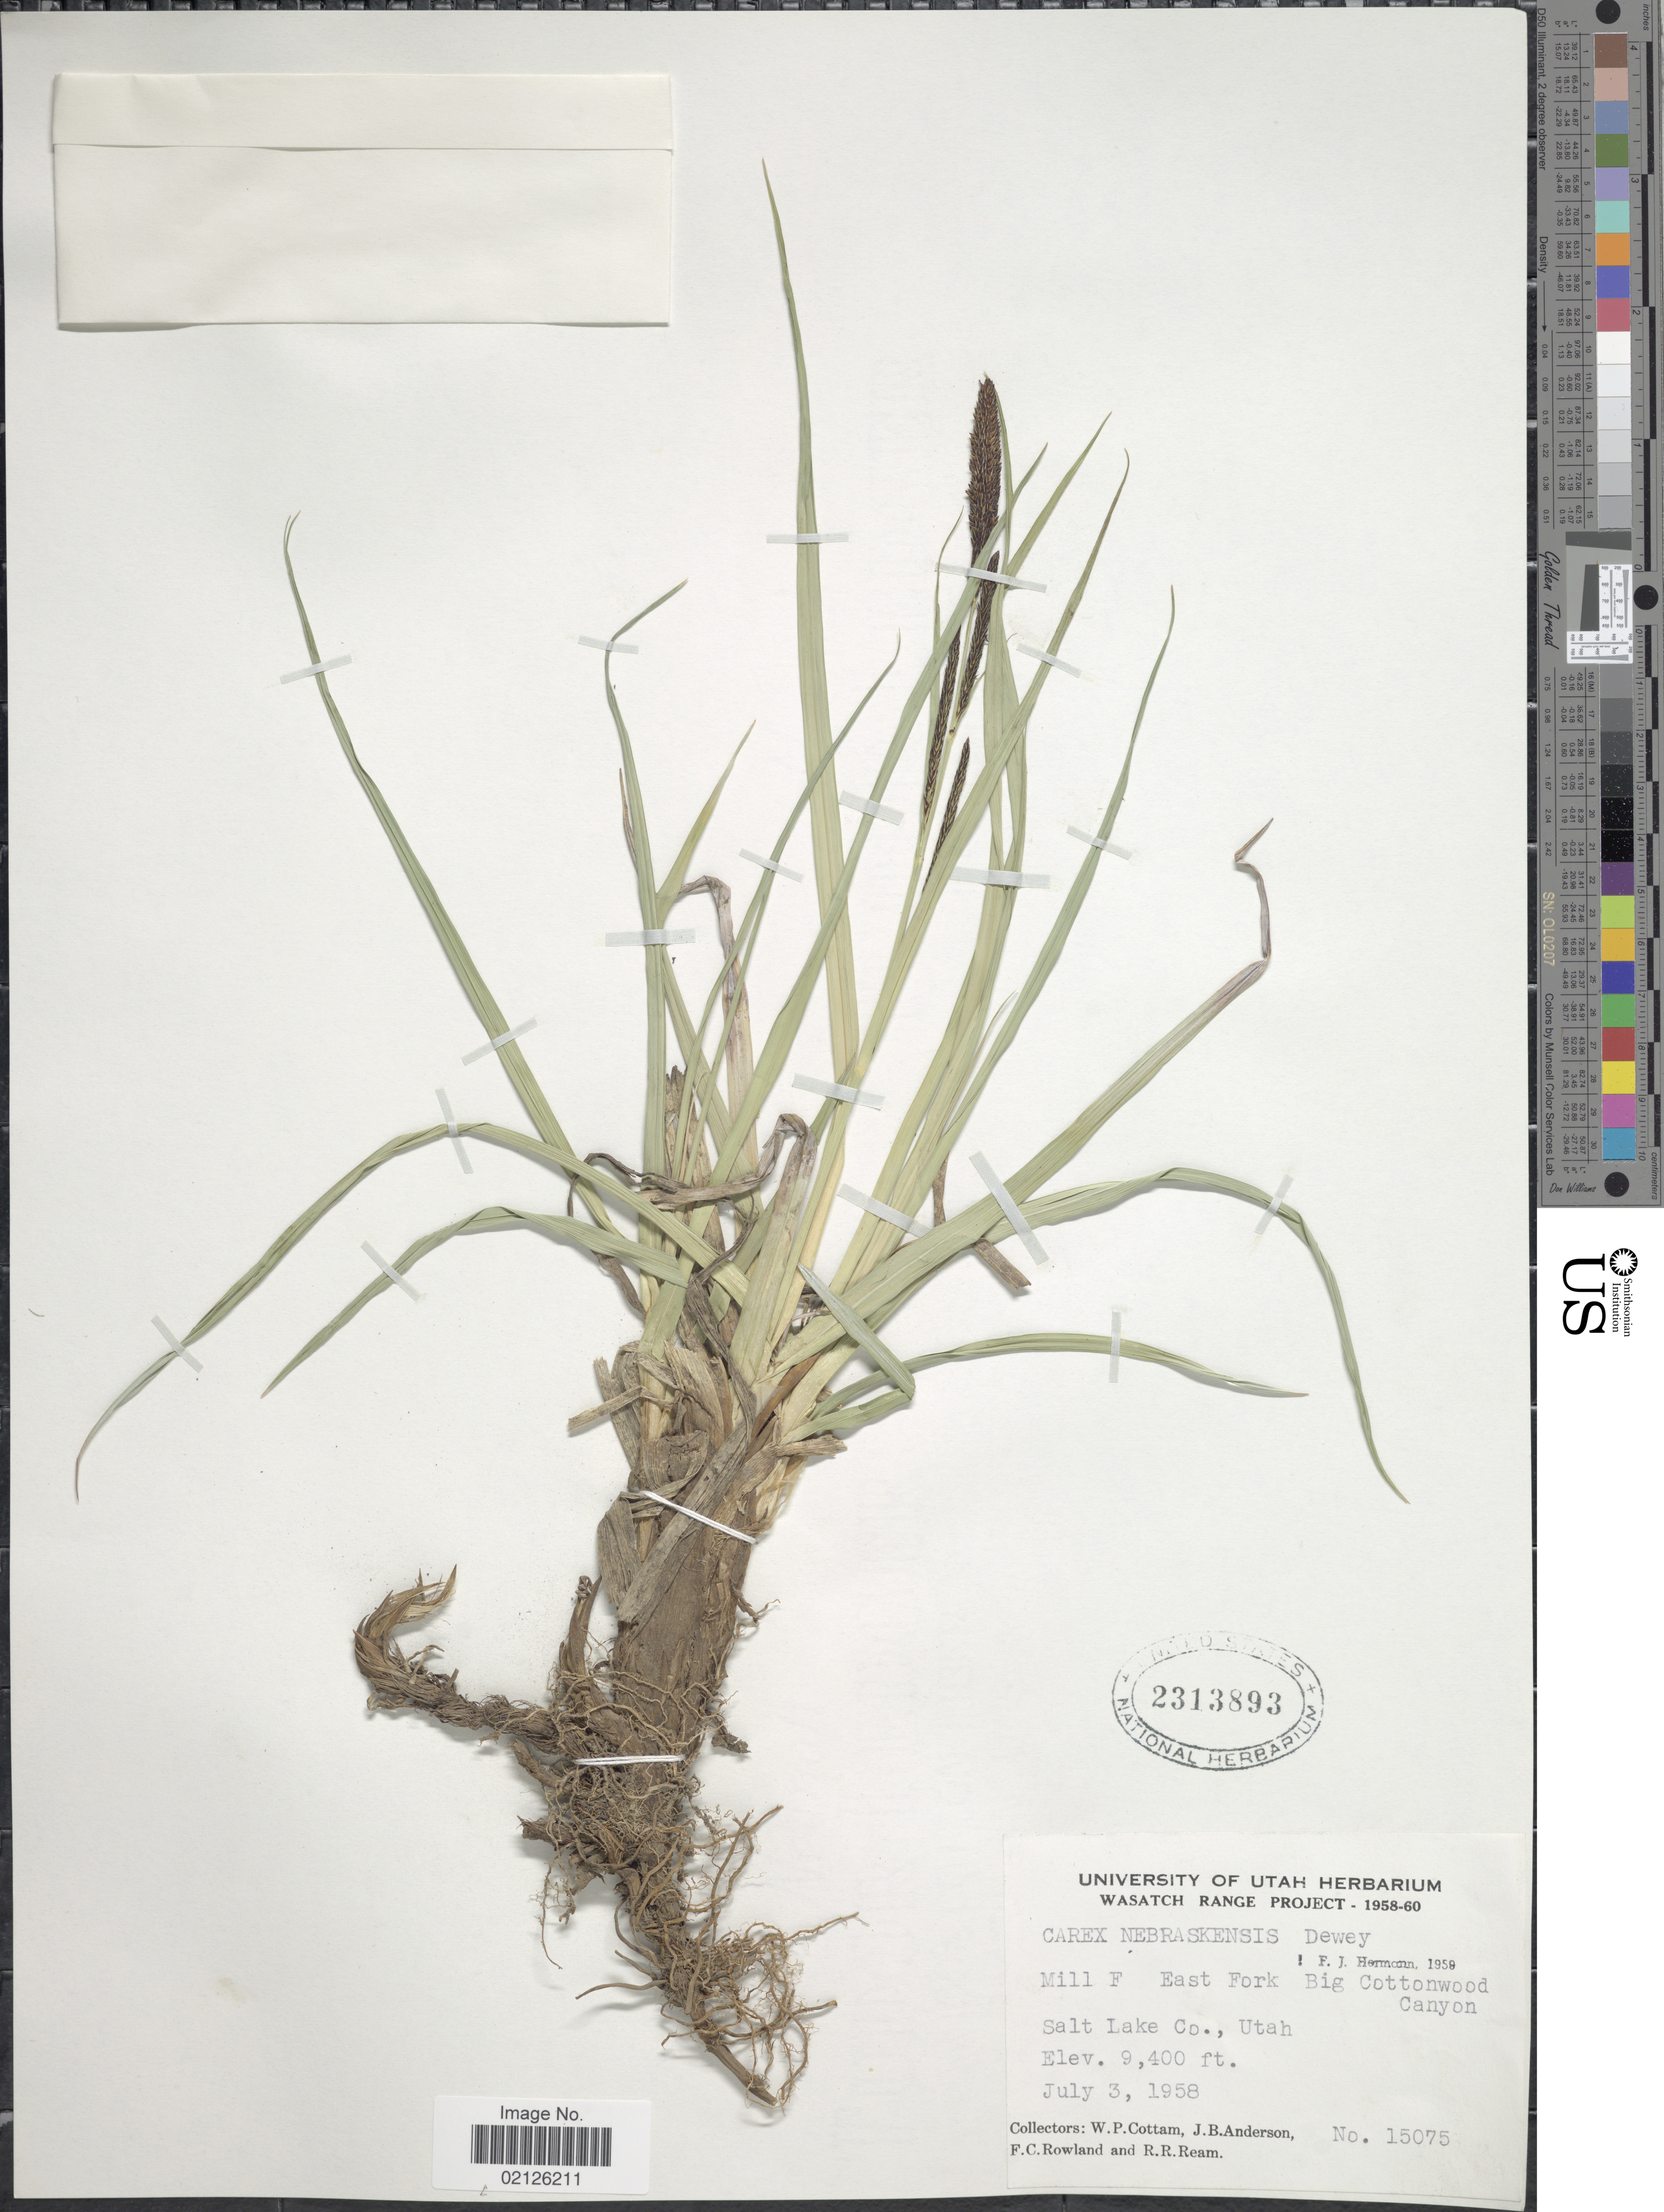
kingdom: Plantae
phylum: Tracheophyta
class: Liliopsida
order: Poales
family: Cyperaceae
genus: Carex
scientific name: Carex nebrascensis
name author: Dewey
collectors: W. Cottam, J. B. Anderson, F. Rowland & R. Ream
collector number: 15075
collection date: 1958-07-03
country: United States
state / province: Utah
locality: Mill F East Fork Big Cottonwood Canyon, Salt Lake Co.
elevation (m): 2865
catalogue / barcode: US 2313893